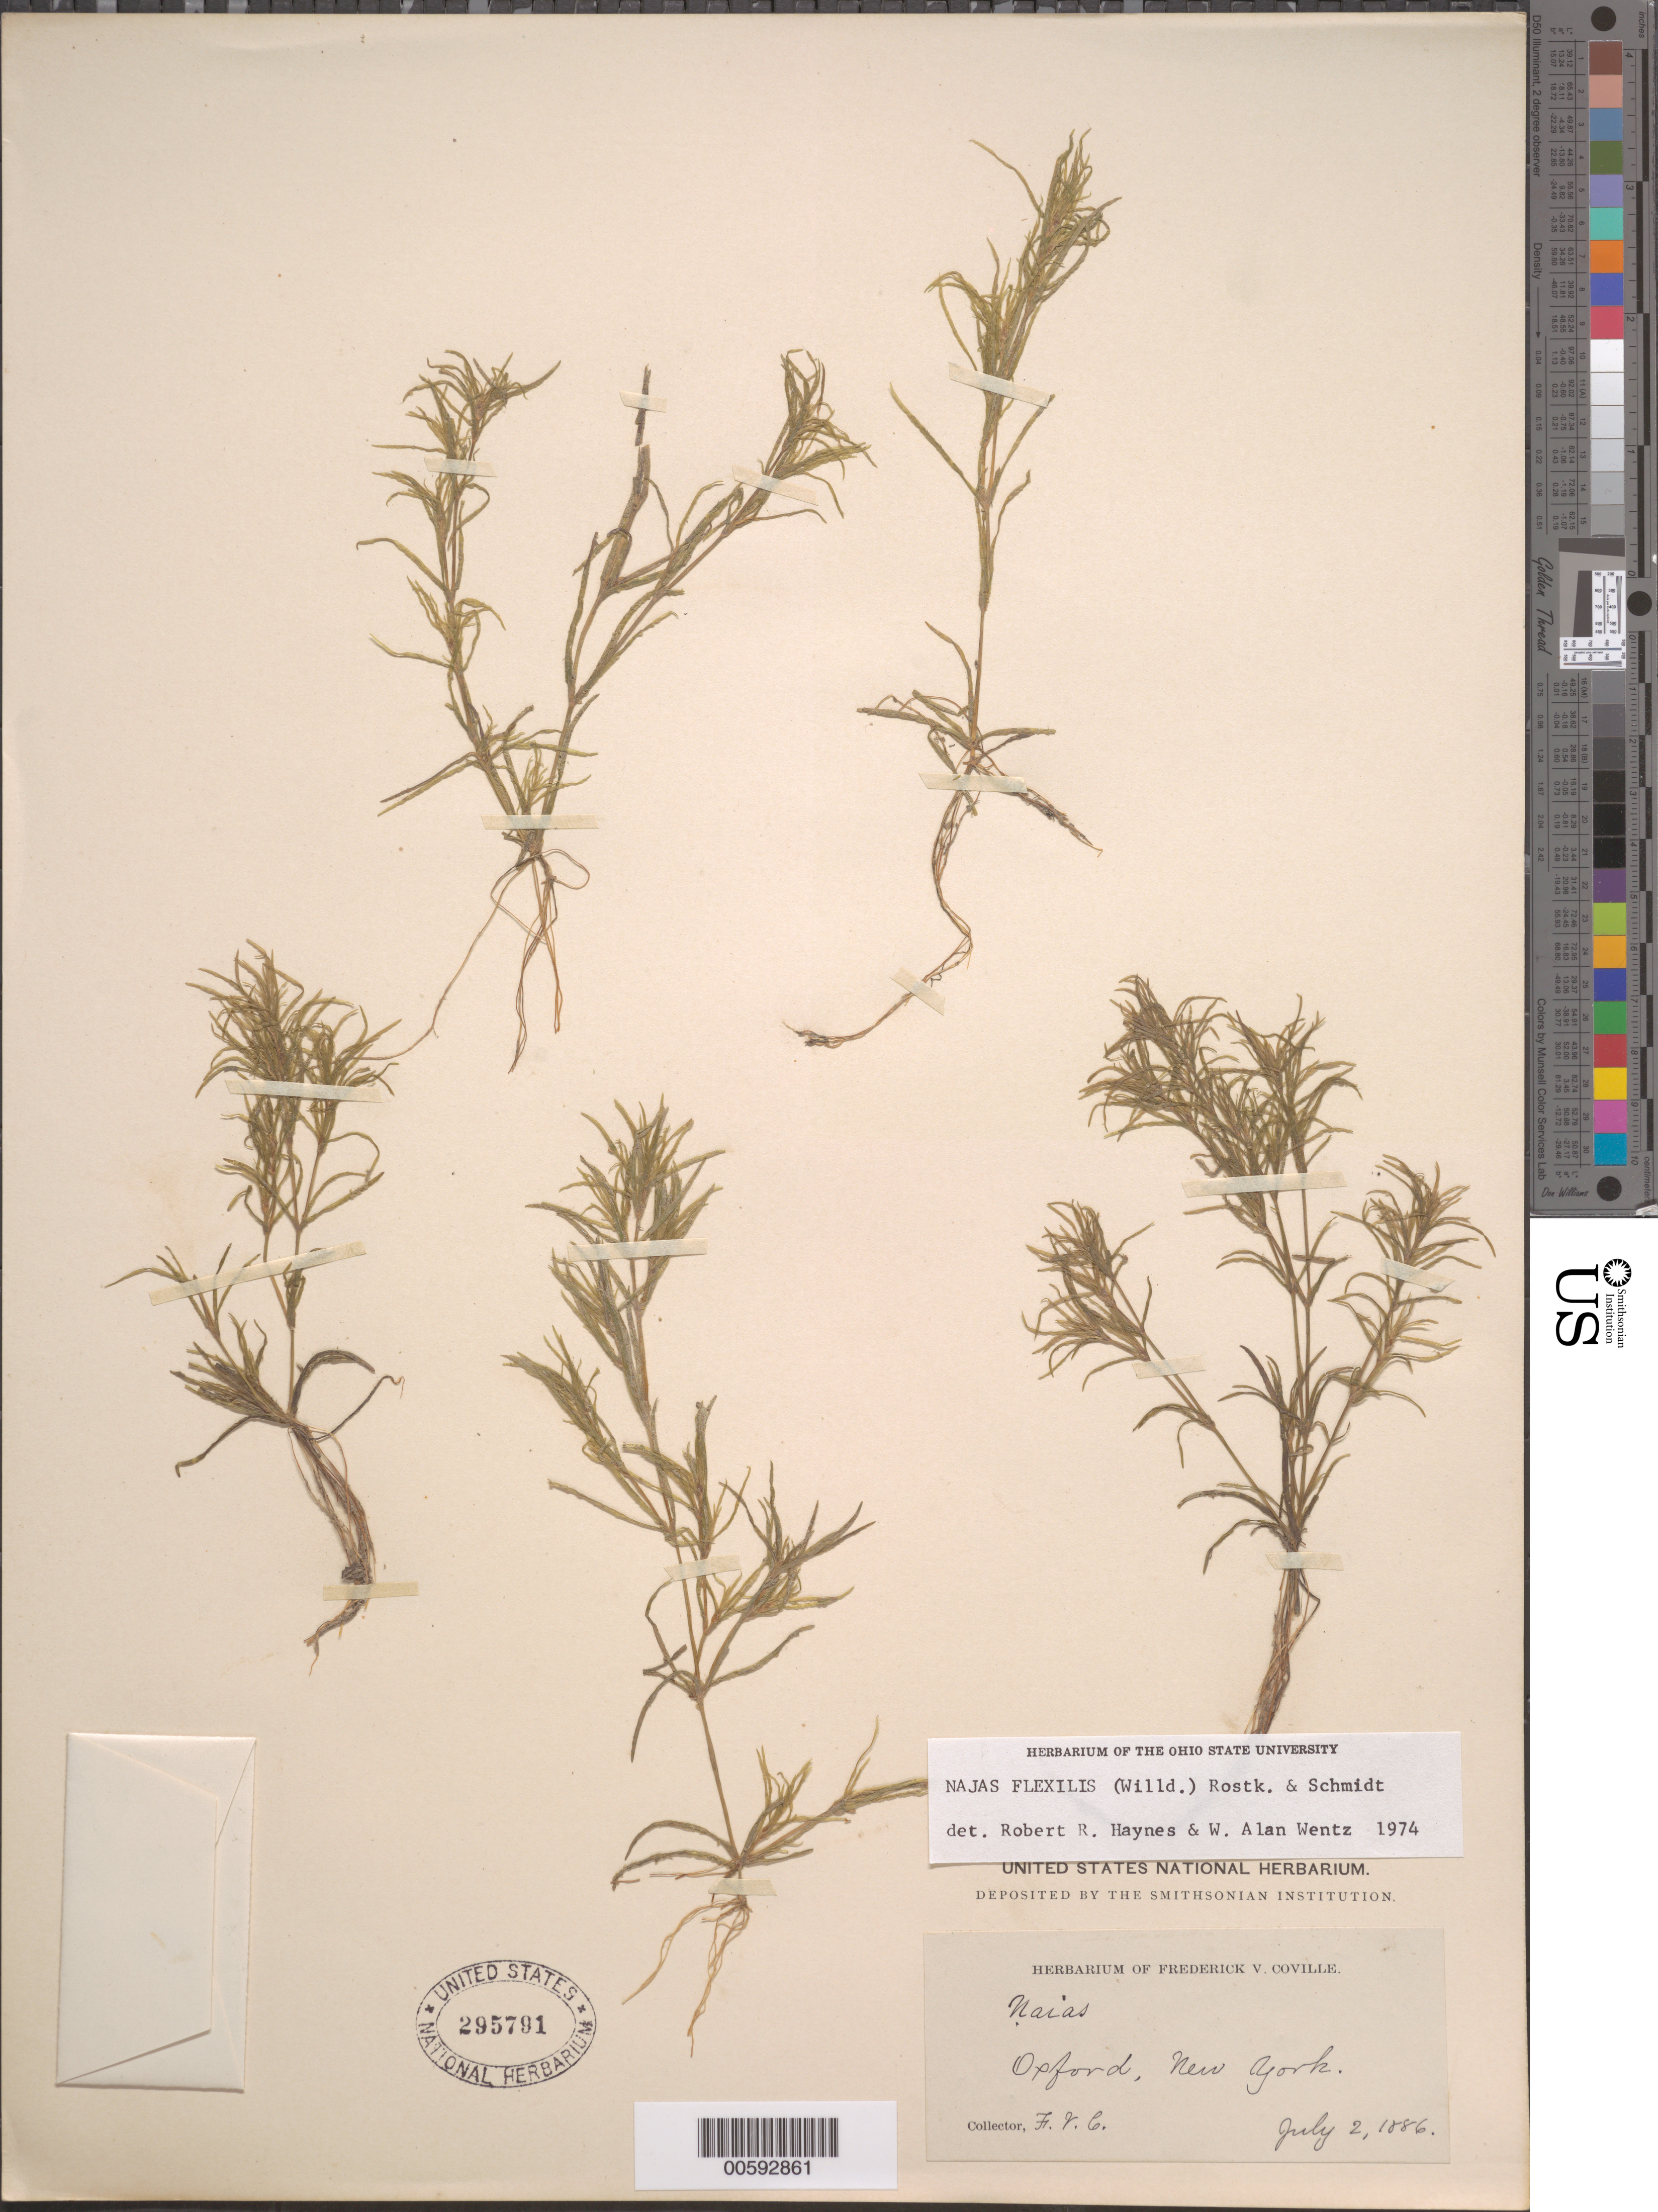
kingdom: Plantae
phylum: Tracheophyta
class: Liliopsida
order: Alismatales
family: Hydrocharitaceae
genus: Najas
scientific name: Najas flexilis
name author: (Willd.) Rostk. & Schmidt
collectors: F. V. Coville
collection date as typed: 02 Jul 1886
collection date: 1886-07-02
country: United States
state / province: New York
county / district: Chenango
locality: Oxford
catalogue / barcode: US 295791